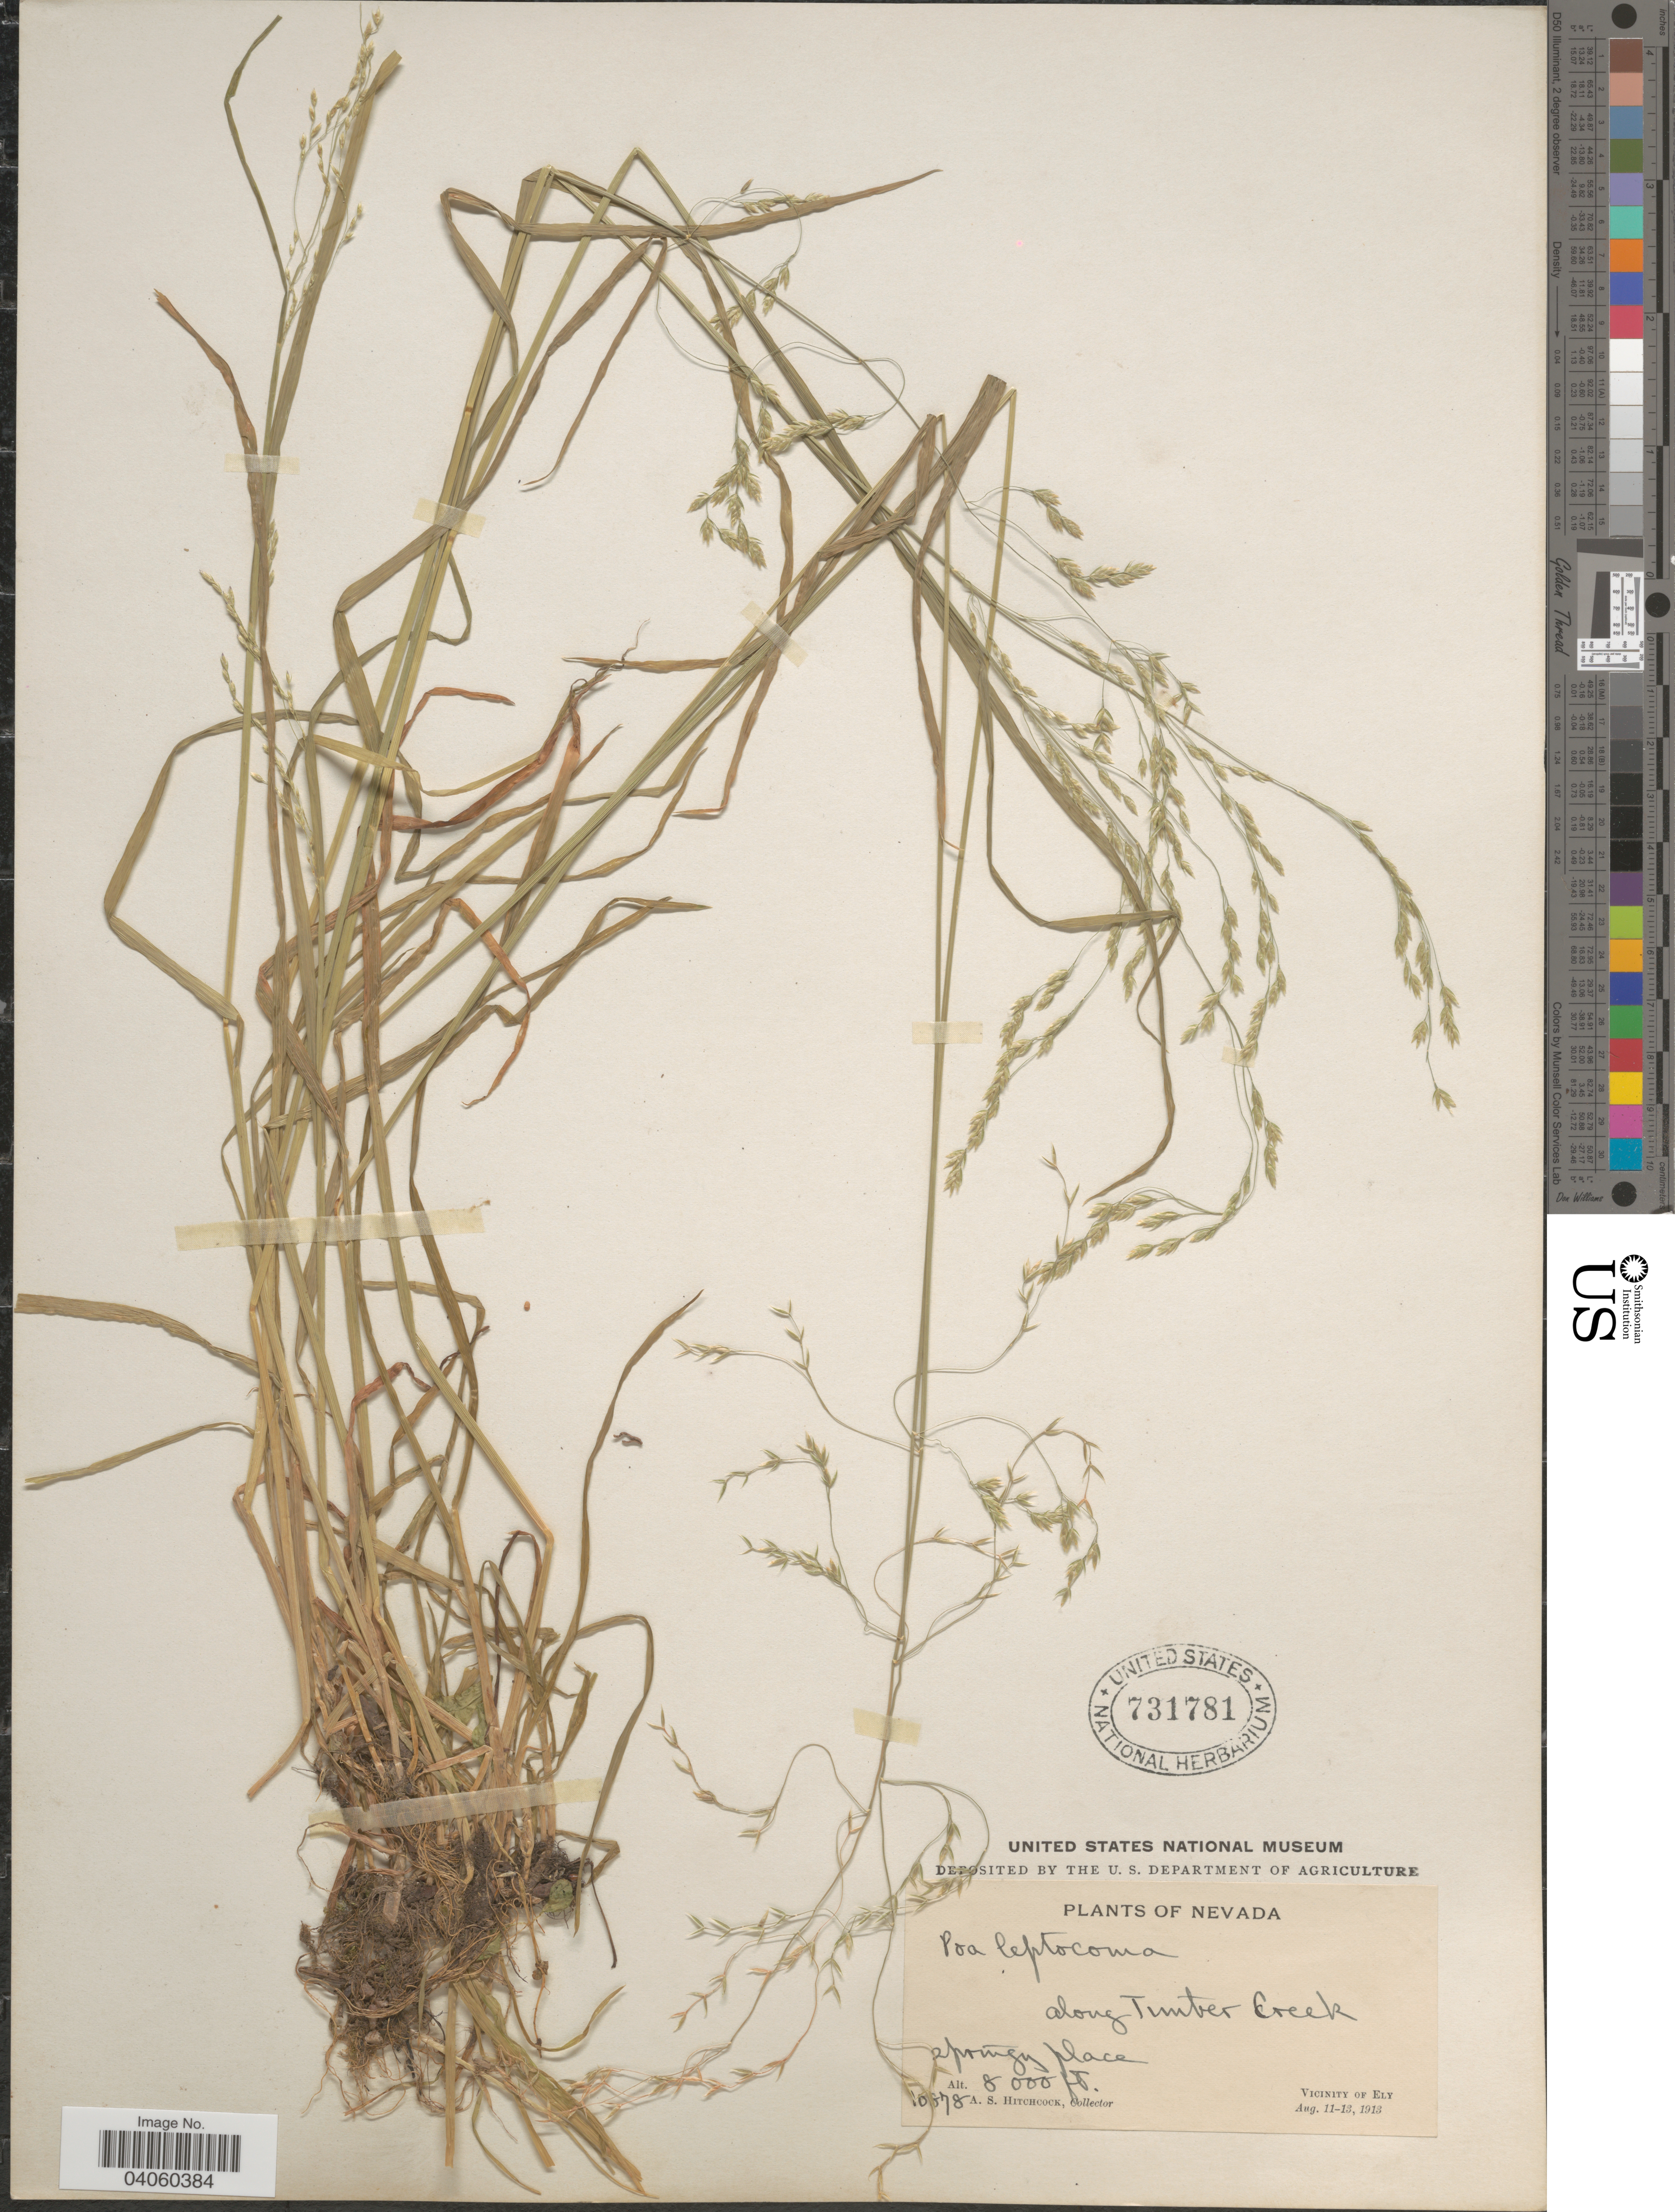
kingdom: Plantae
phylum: Tracheophyta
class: Liliopsida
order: Poales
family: Poaceae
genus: Poa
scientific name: Poa leptocoma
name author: Trin.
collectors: A. S. Hitchcock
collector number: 10878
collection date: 1913-08-11/1913-08-13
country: United States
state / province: Nevada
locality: Along Timber Creek. Vicinity of Ely.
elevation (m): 2438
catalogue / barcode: US 731781